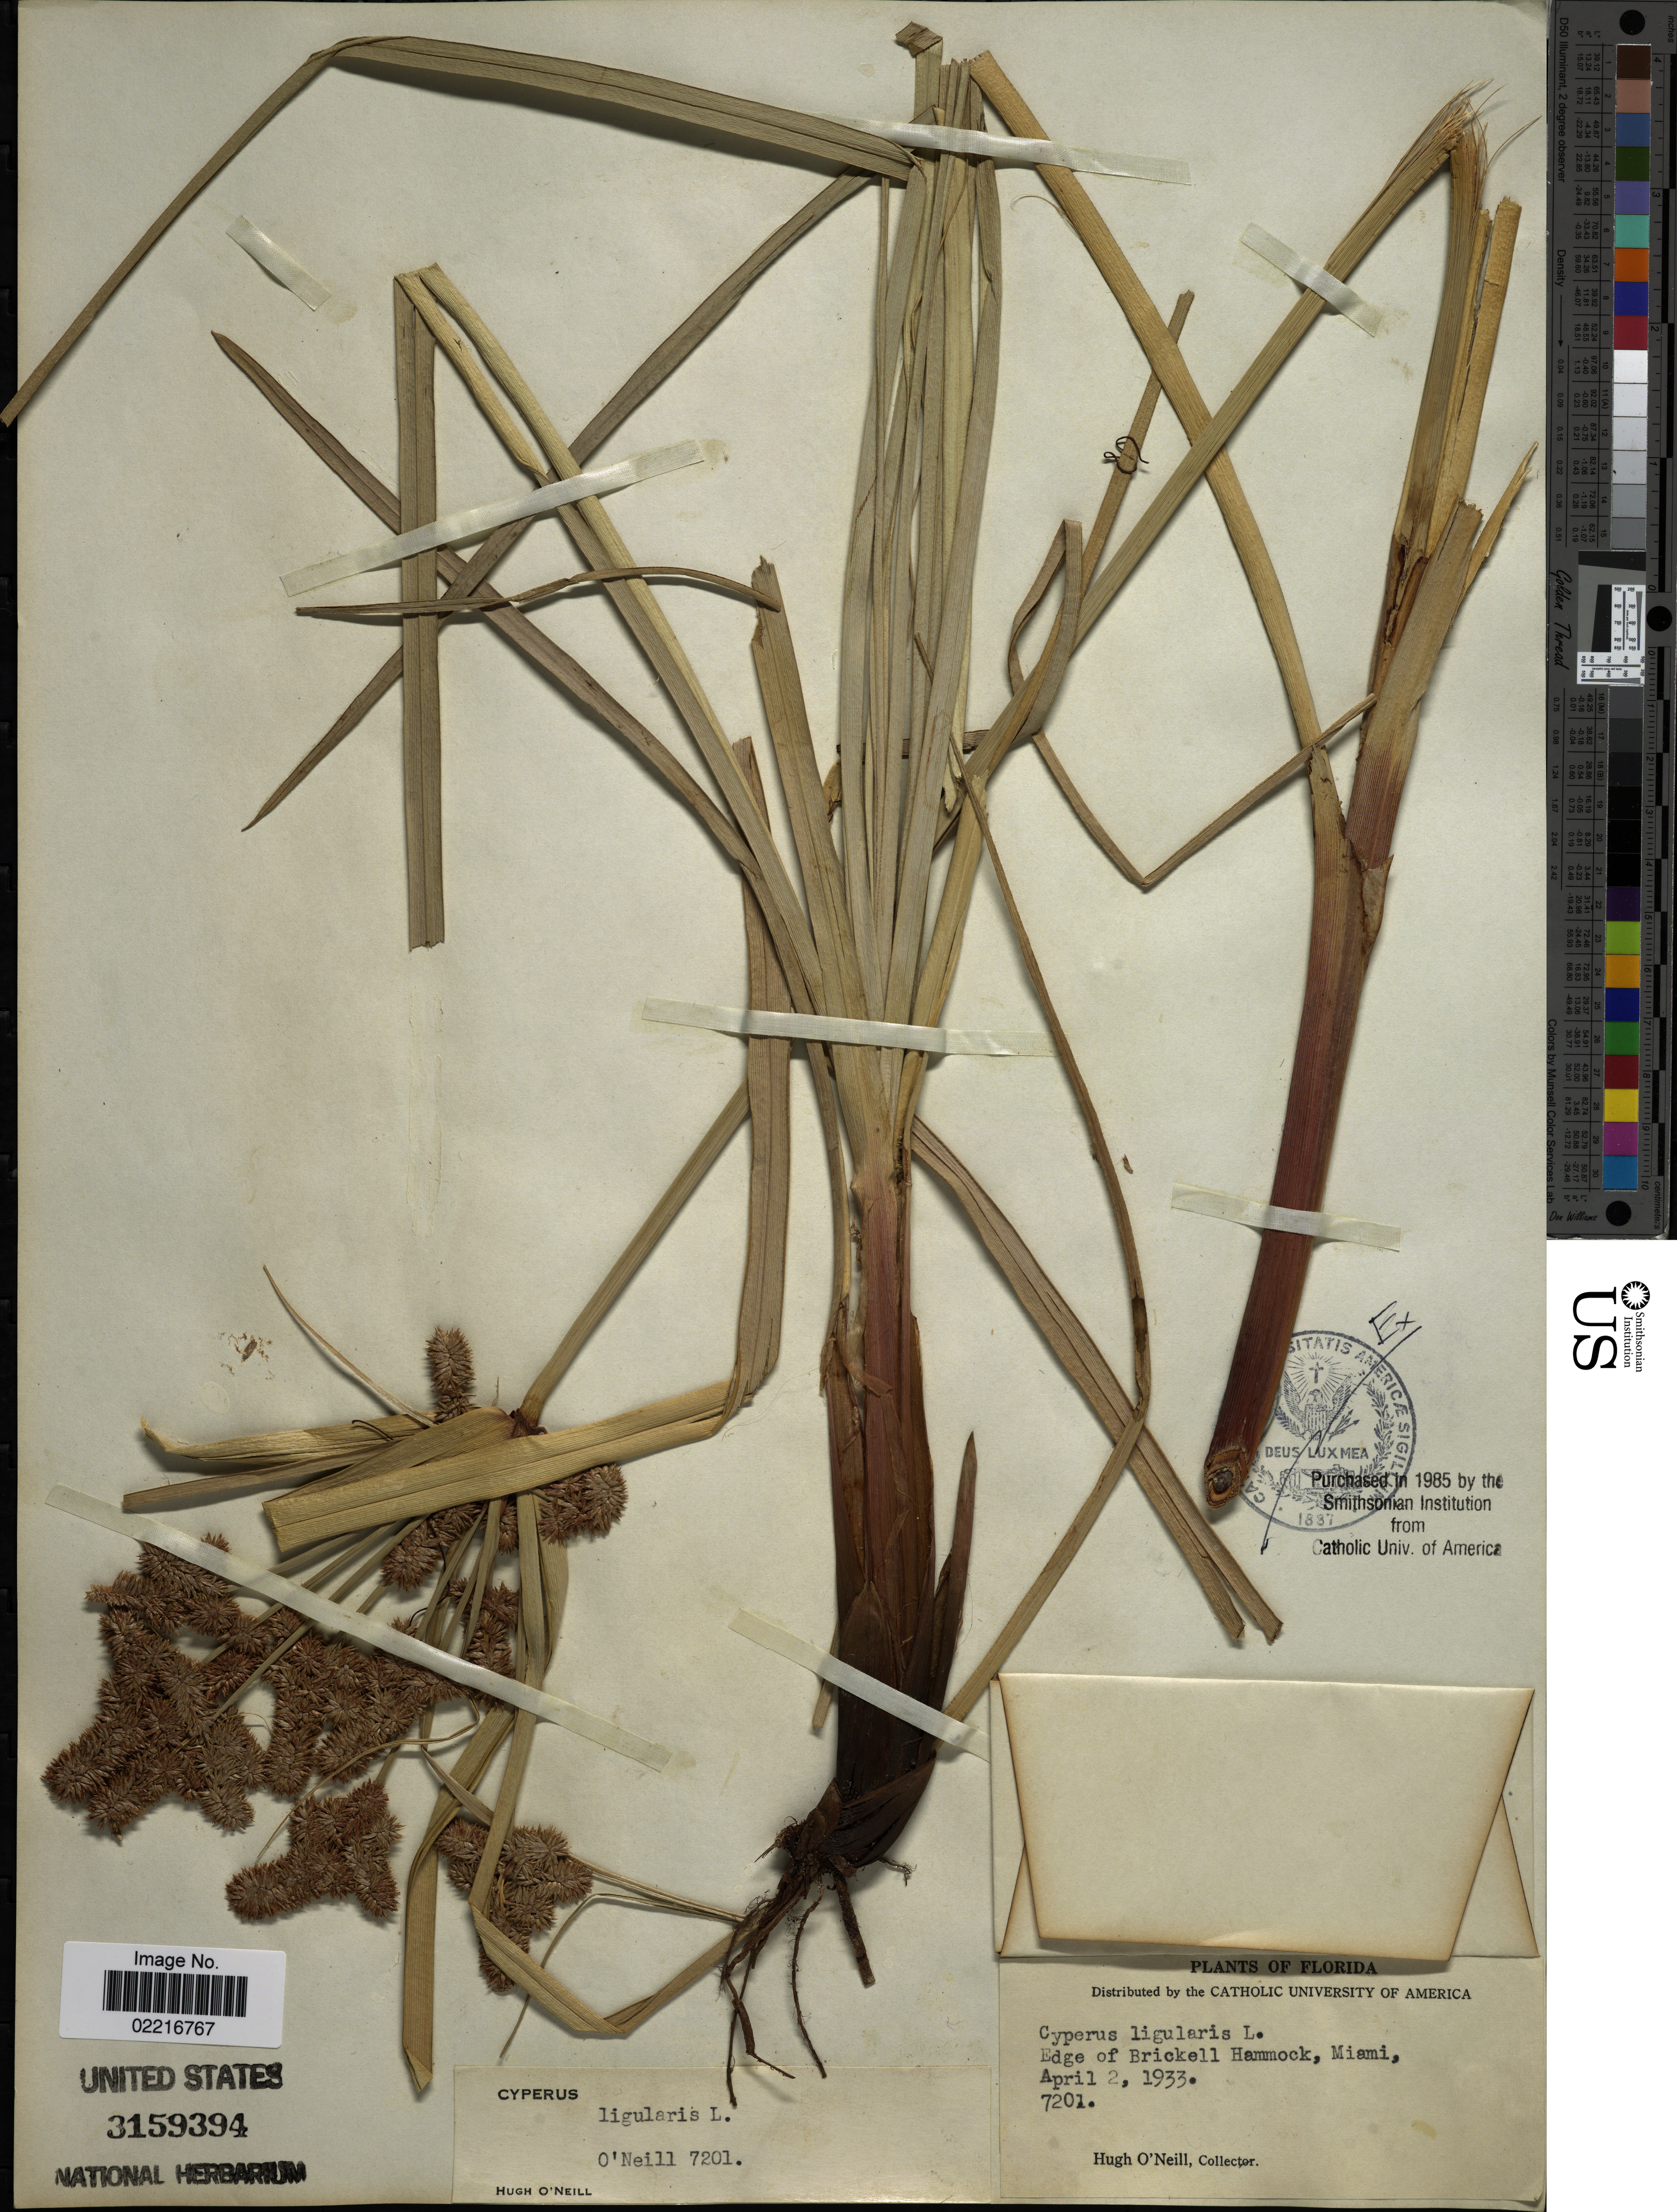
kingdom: Plantae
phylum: Tracheophyta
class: Liliopsida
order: Poales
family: Cyperaceae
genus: Cyperus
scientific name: Cyperus ligularis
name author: L.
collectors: H. O'Neill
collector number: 7201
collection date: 1933-04-02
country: United States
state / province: Florida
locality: Edge of Brickell Hammock, Miami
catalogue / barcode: US 3159394